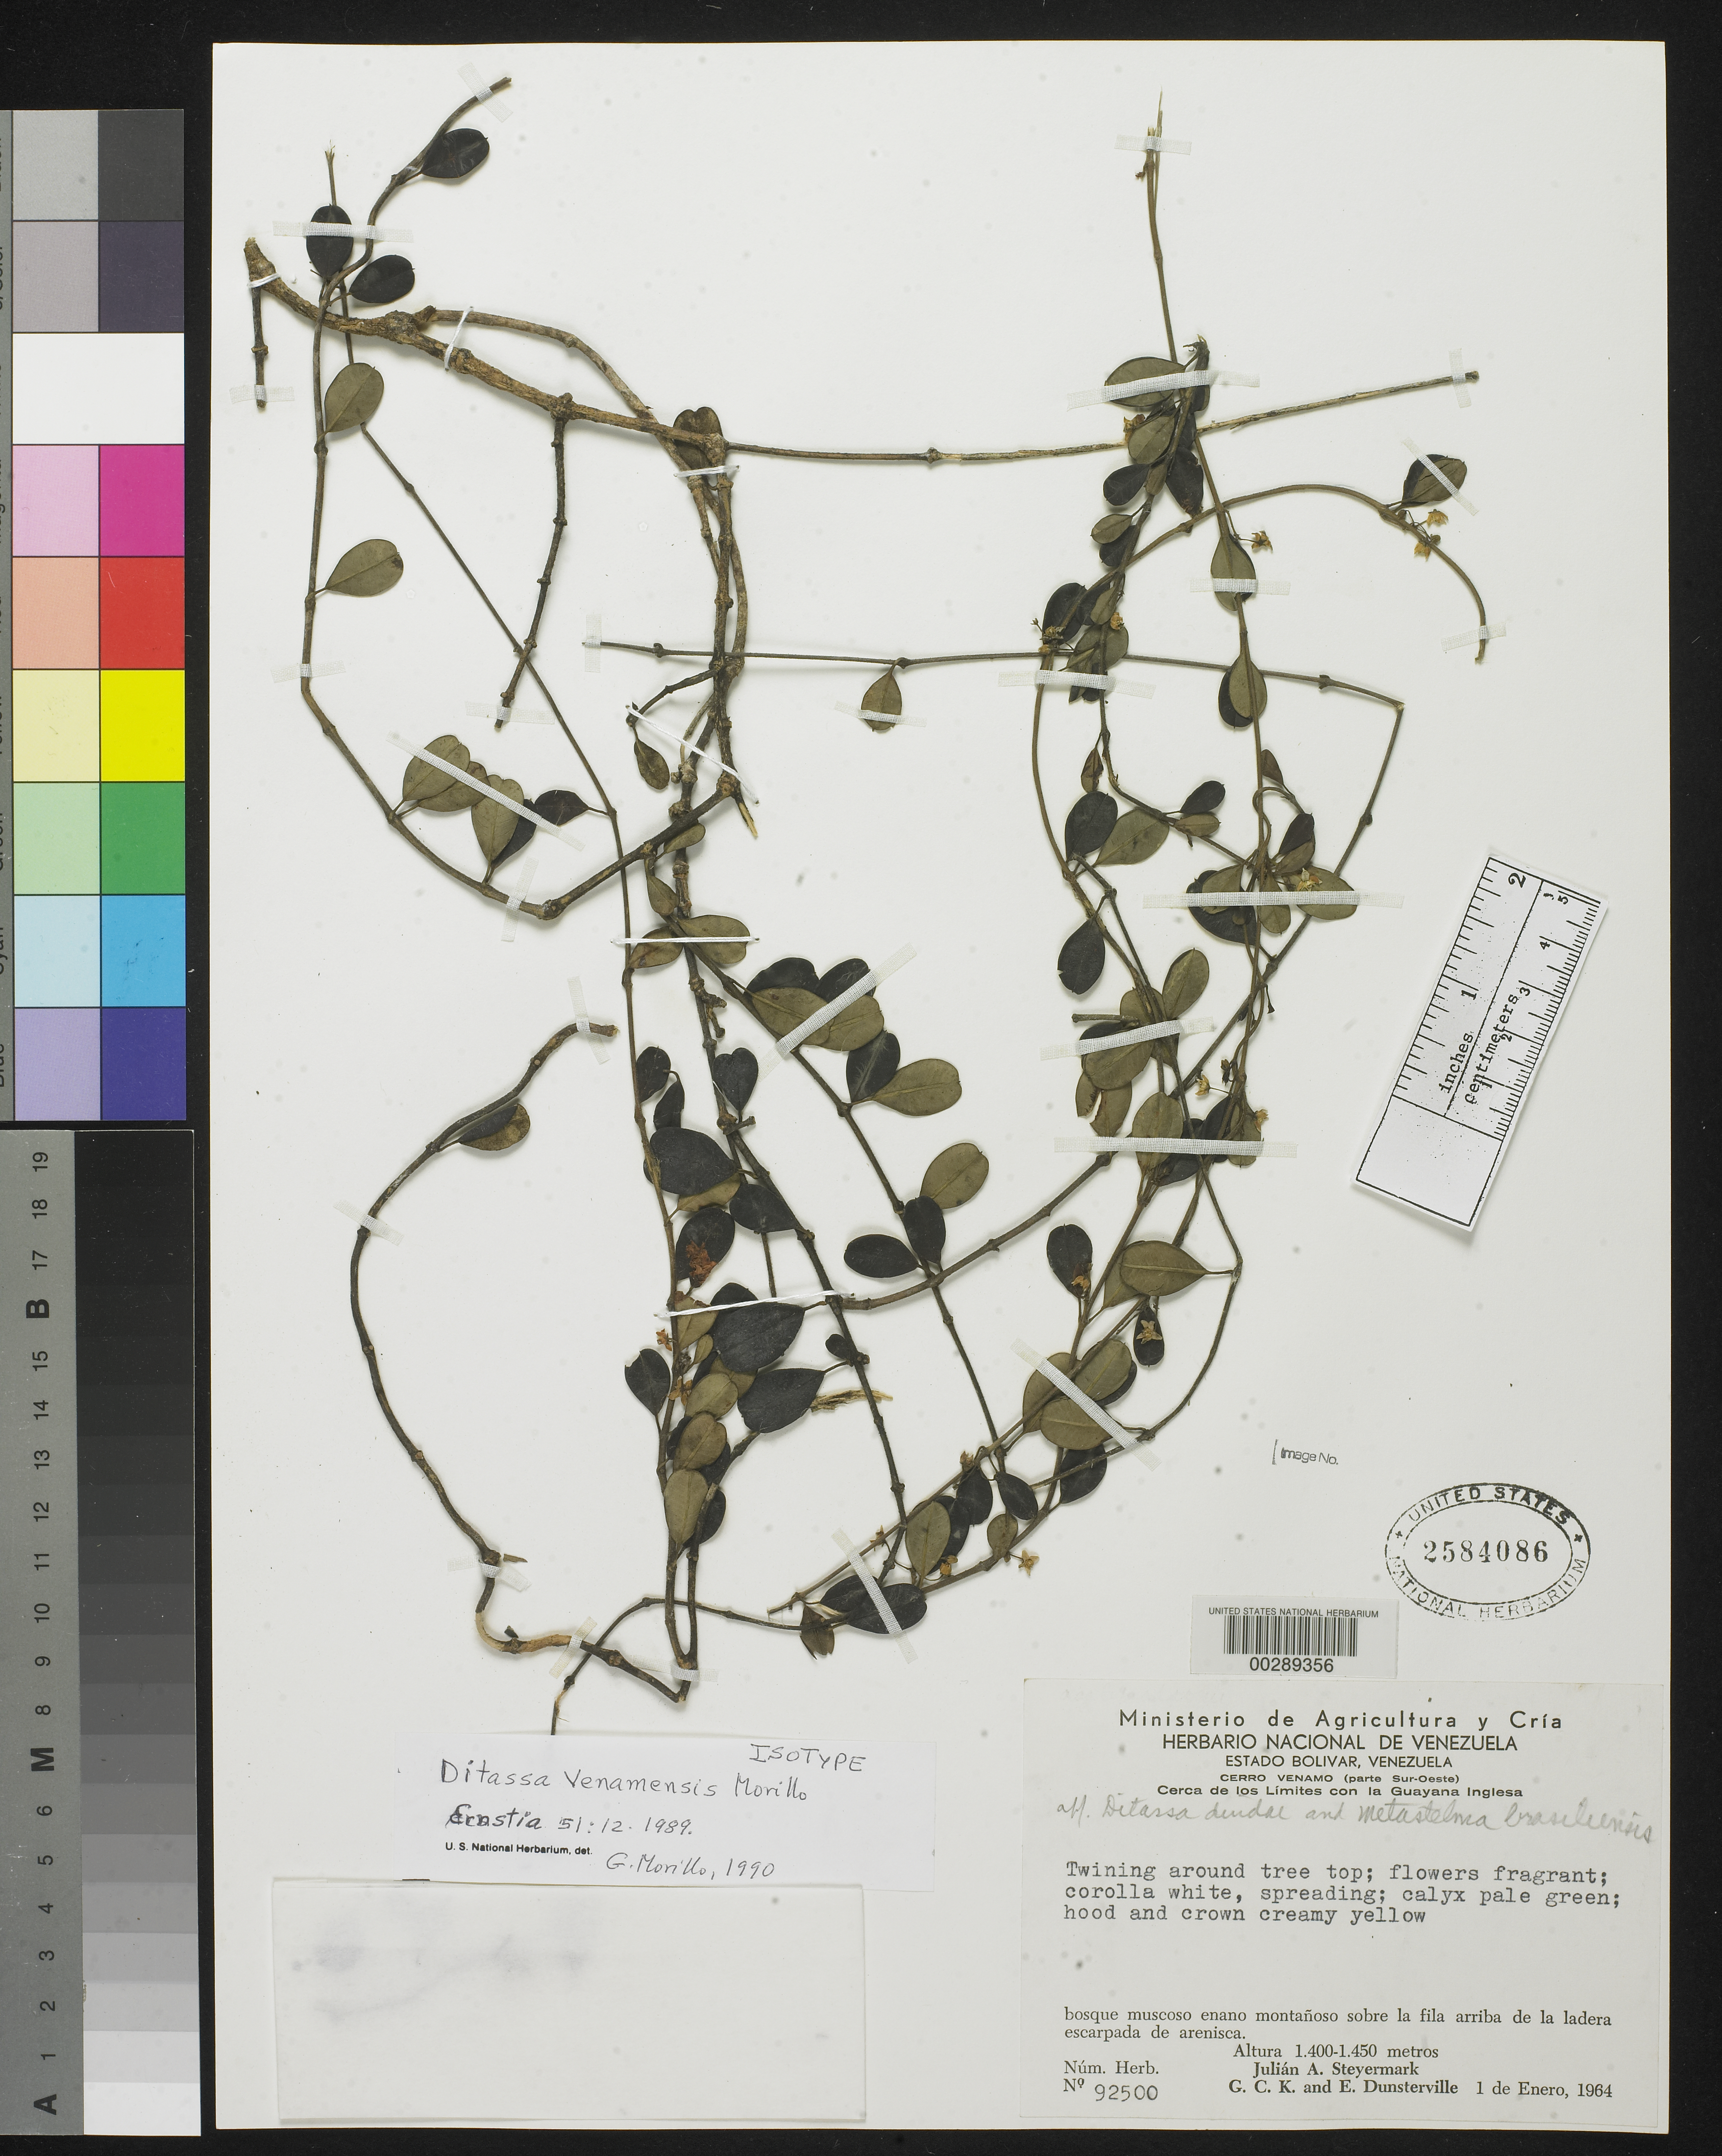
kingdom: Plantae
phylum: Tracheophyta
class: Magnoliopsida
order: Gentianales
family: Apocynaceae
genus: Ditassa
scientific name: Ditassa venamensis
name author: Morillo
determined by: Morillo, G. N.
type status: Isotype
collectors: J. Steyermark & G. C. K. Dunsterville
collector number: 92500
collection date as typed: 01 Jan 1964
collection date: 1964-01-01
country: Venezuela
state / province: Bolivar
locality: SW part of Cerro Venamo, near boundary of Guyana.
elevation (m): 1400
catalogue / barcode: US 2584086